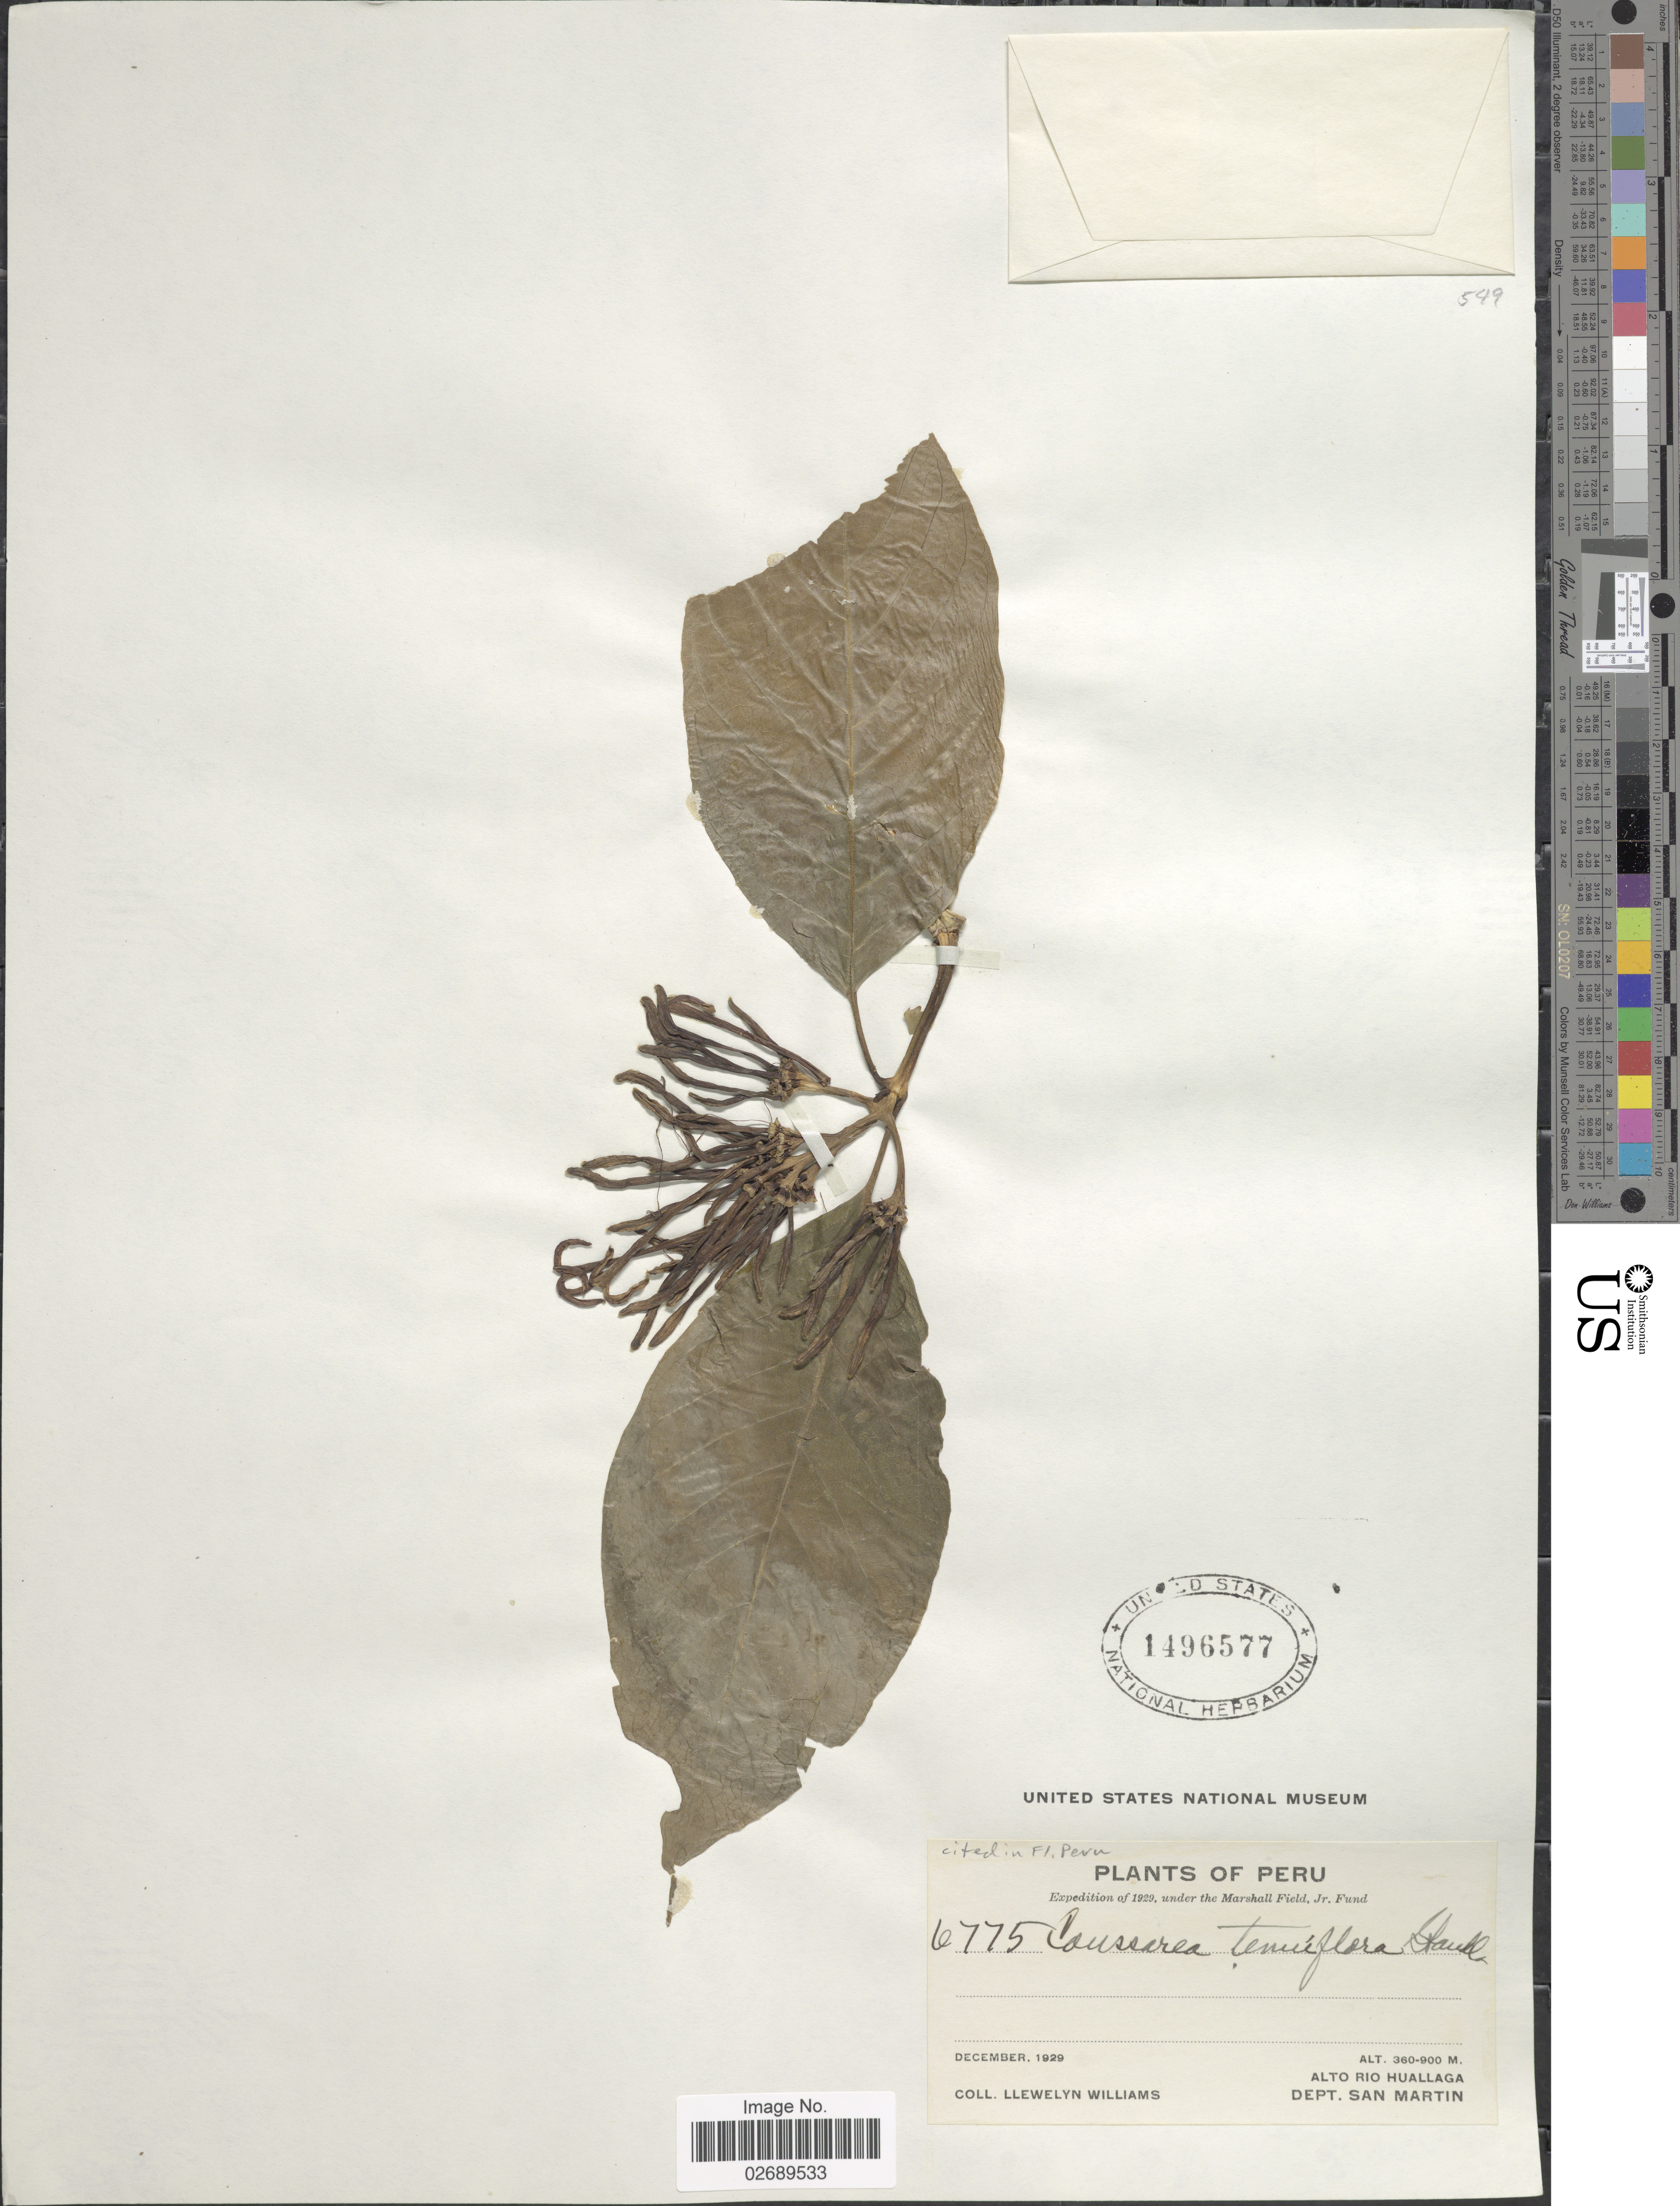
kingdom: Plantae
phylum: Tracheophyta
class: Magnoliopsida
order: Gentianales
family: Rubiaceae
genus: Coussarea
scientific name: Coussarea tenuiflora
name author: Standl.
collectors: Ll. Williams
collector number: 6775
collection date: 1929-12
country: Peru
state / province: San Martín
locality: Alto Rio Huallaga. Dept. San Martin.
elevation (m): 360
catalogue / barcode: US 1496577